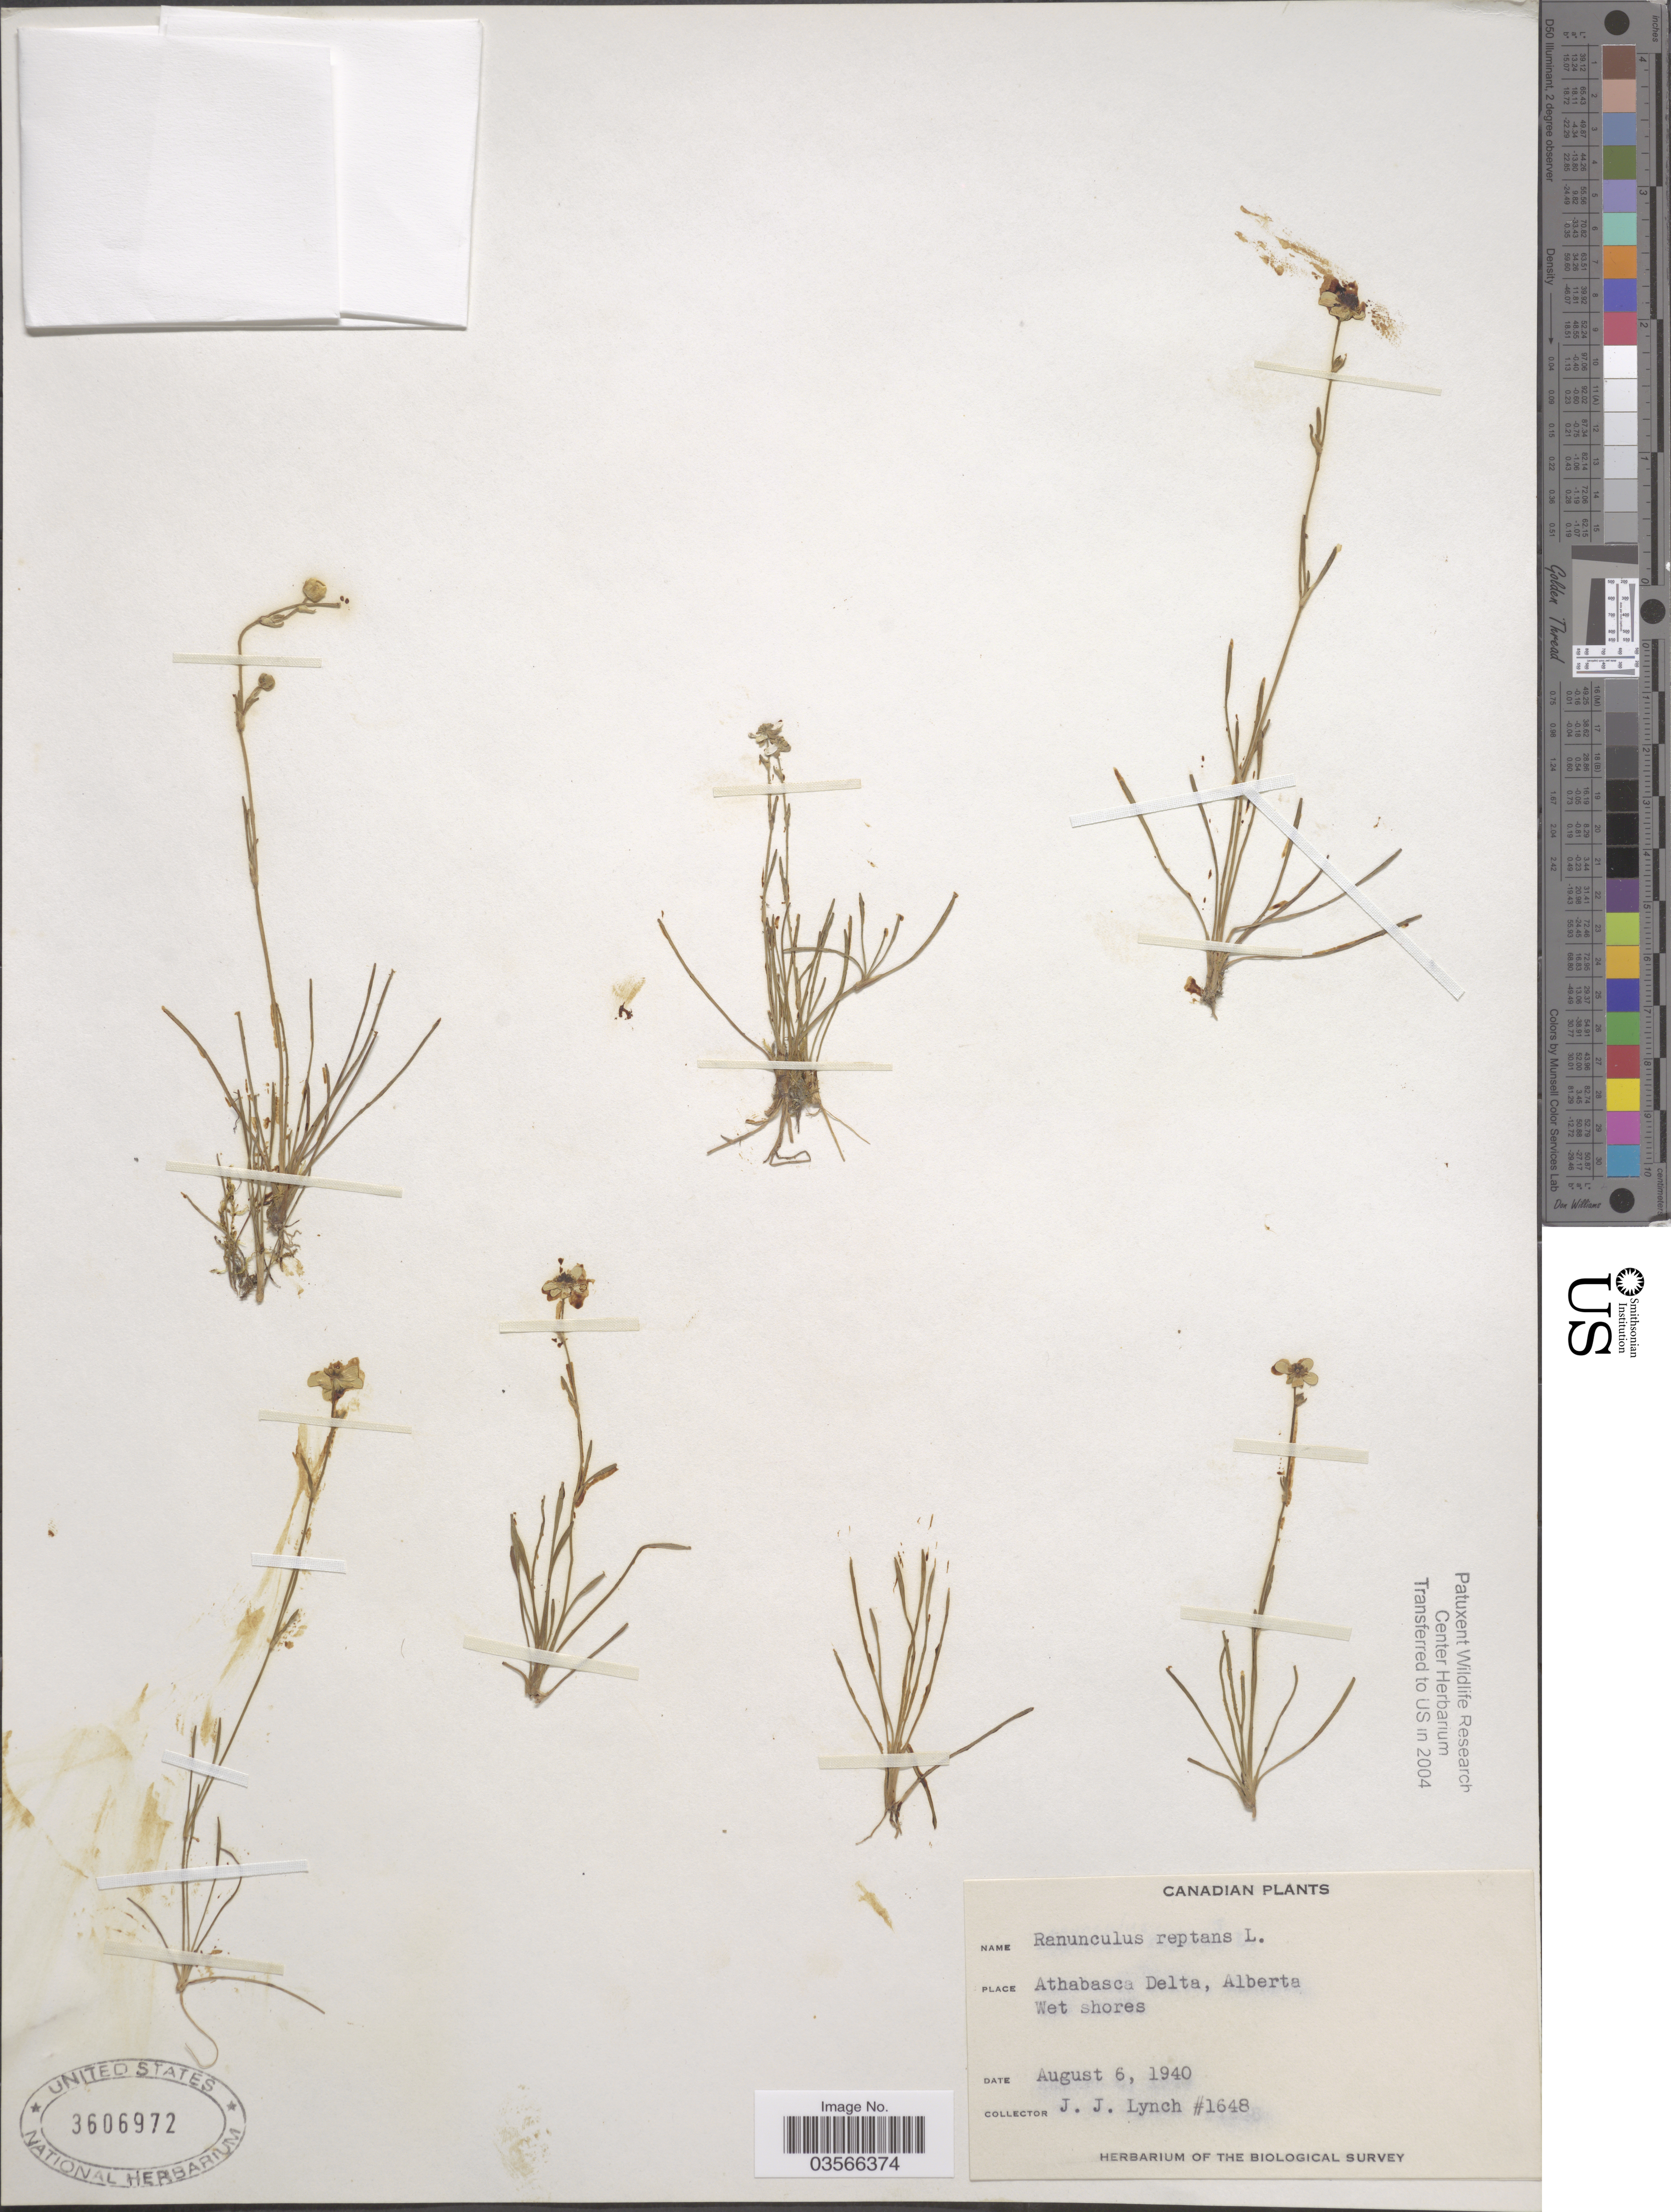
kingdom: Plantae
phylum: Tracheophyta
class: Magnoliopsida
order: Ranunculales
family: Ranunculaceae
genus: Ranunculus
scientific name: Ranunculus flammula var. filiformis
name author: (Michx.) Hook.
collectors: J. Lynch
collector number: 1648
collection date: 1940-08-06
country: Canada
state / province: Alberta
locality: Athabasca Delta.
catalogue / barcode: US 3606972